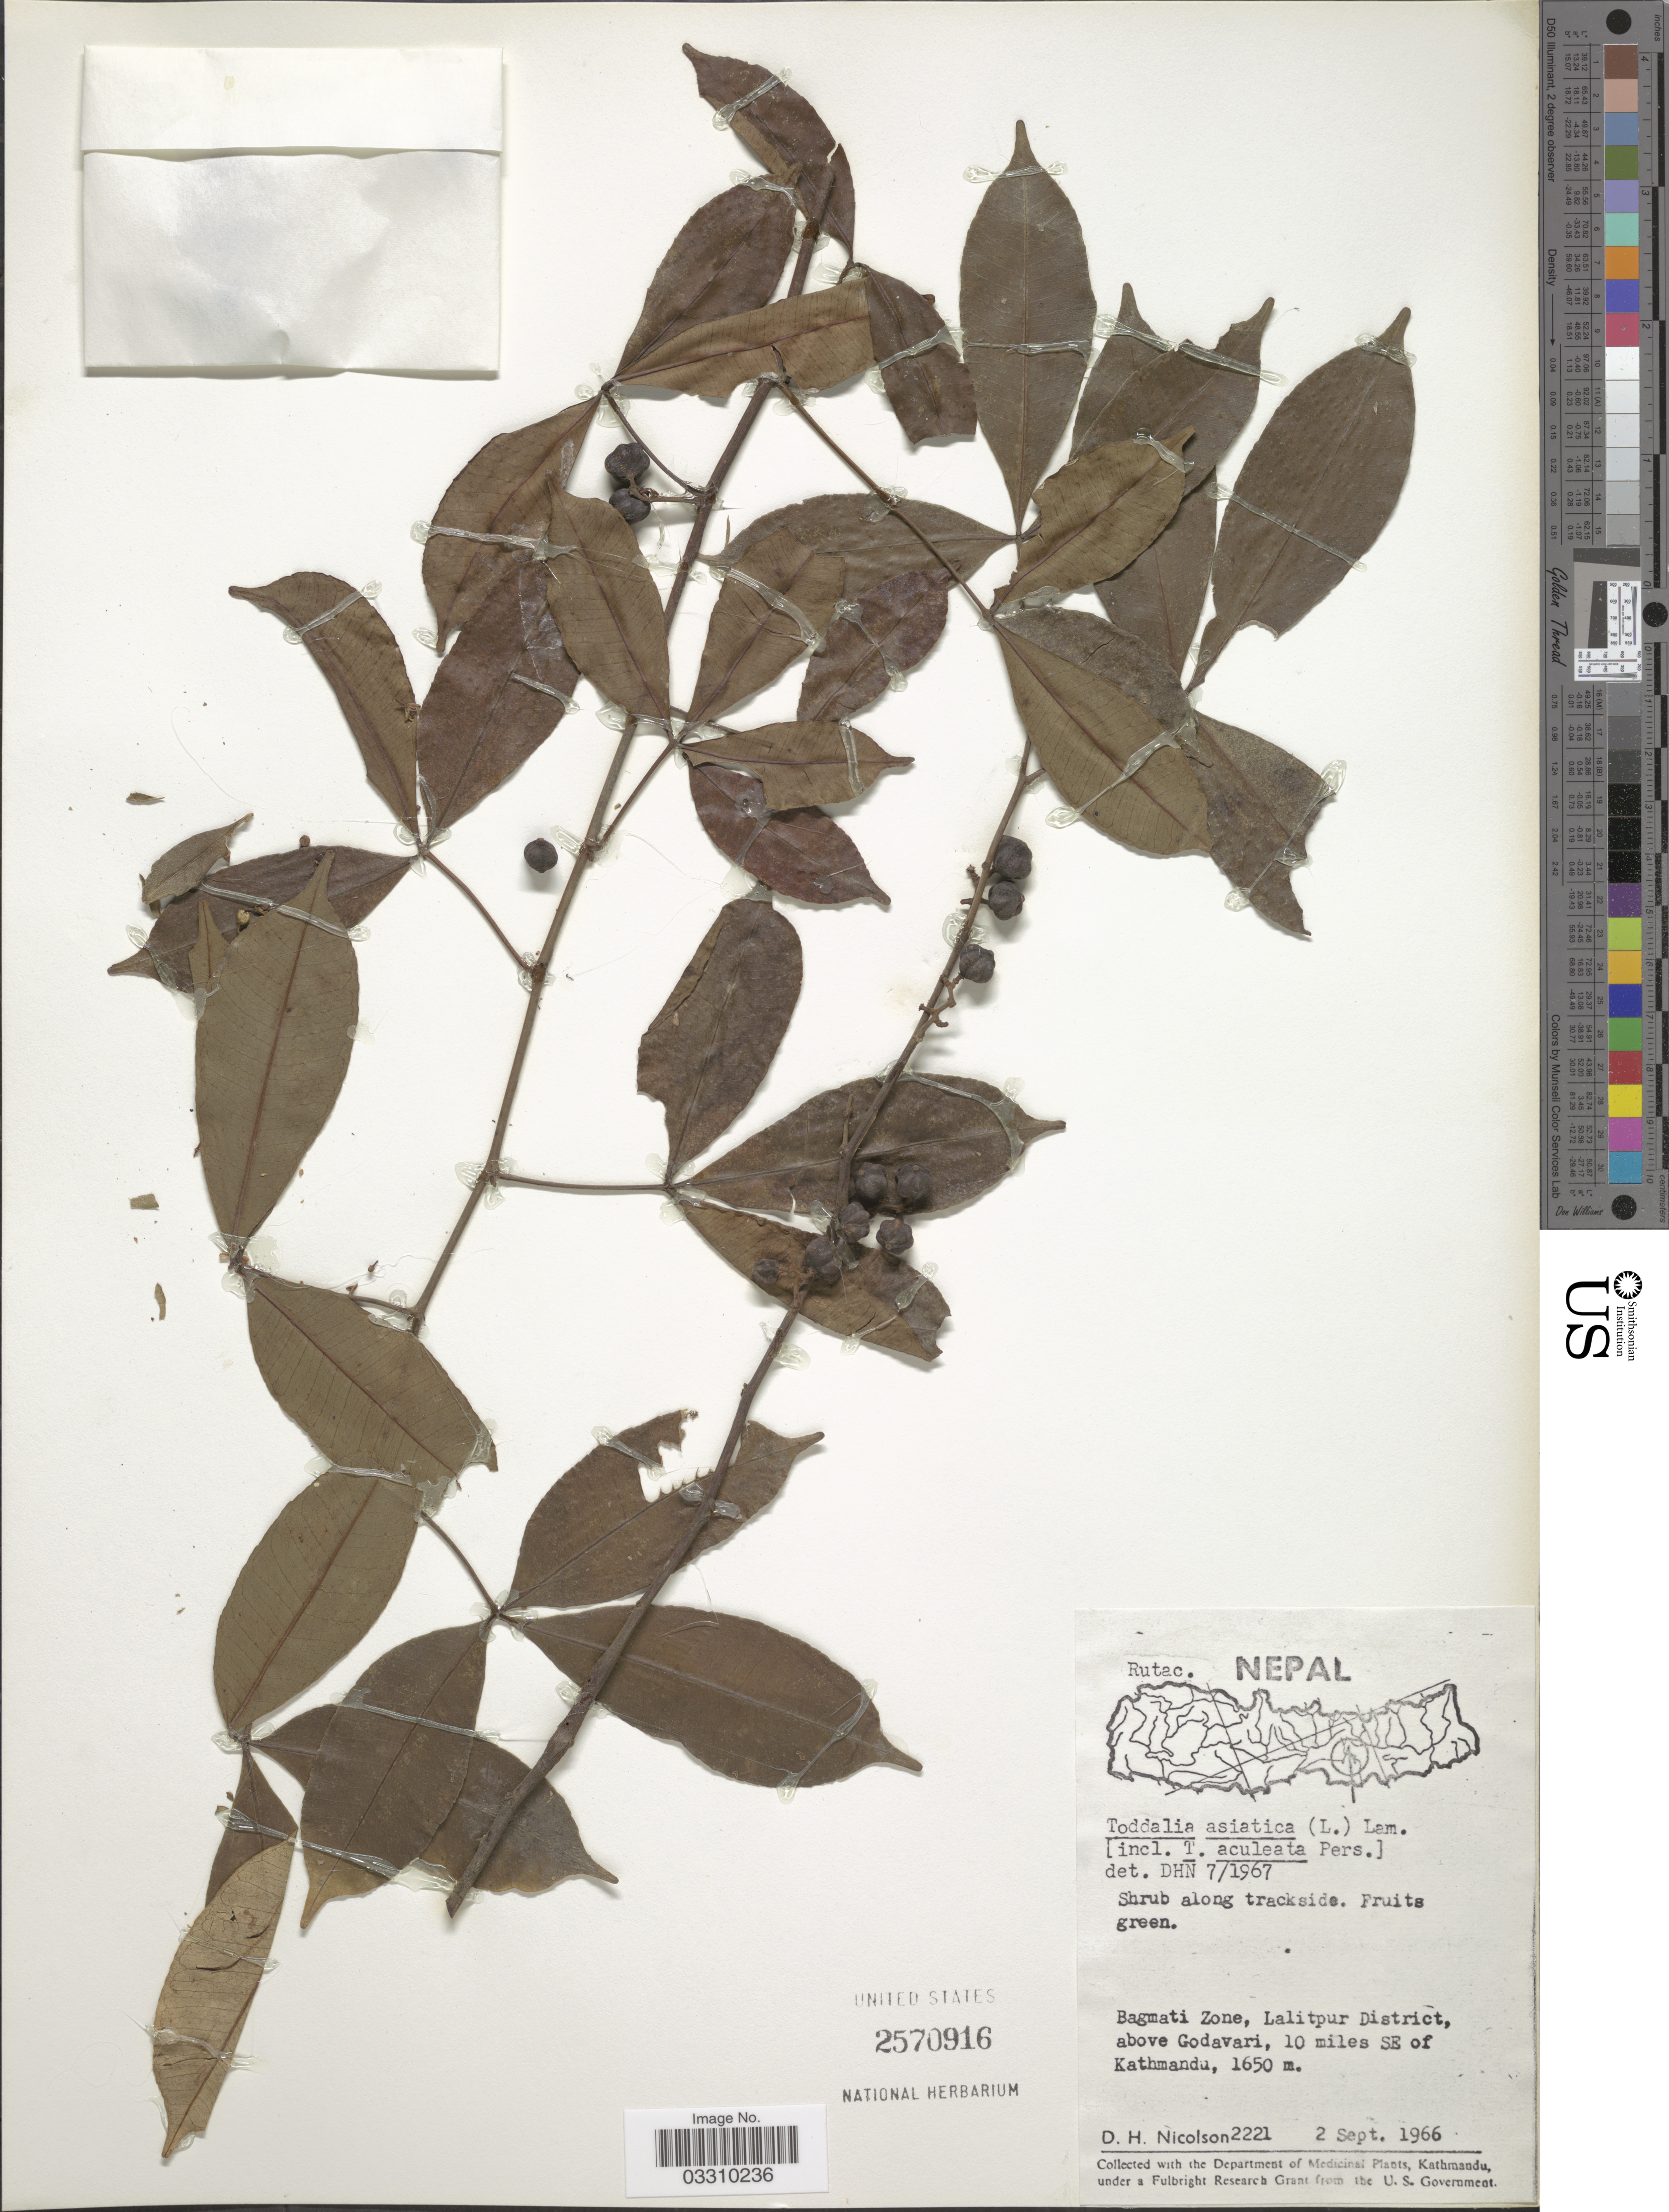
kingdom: Plantae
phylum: Tracheophyta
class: Magnoliopsida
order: Sapindales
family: Rutaceae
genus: Zanthoxylum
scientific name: Zanthoxylum asiaticum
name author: (L.) Appelhans et al.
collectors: D. H. Nicolson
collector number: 2221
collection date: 1966-09-02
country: Nepal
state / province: Bagmati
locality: Bagmati Zone, Lalitpur District, above Godavari, 10 mile SE of Kathmandu.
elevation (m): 1650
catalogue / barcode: US 2570916